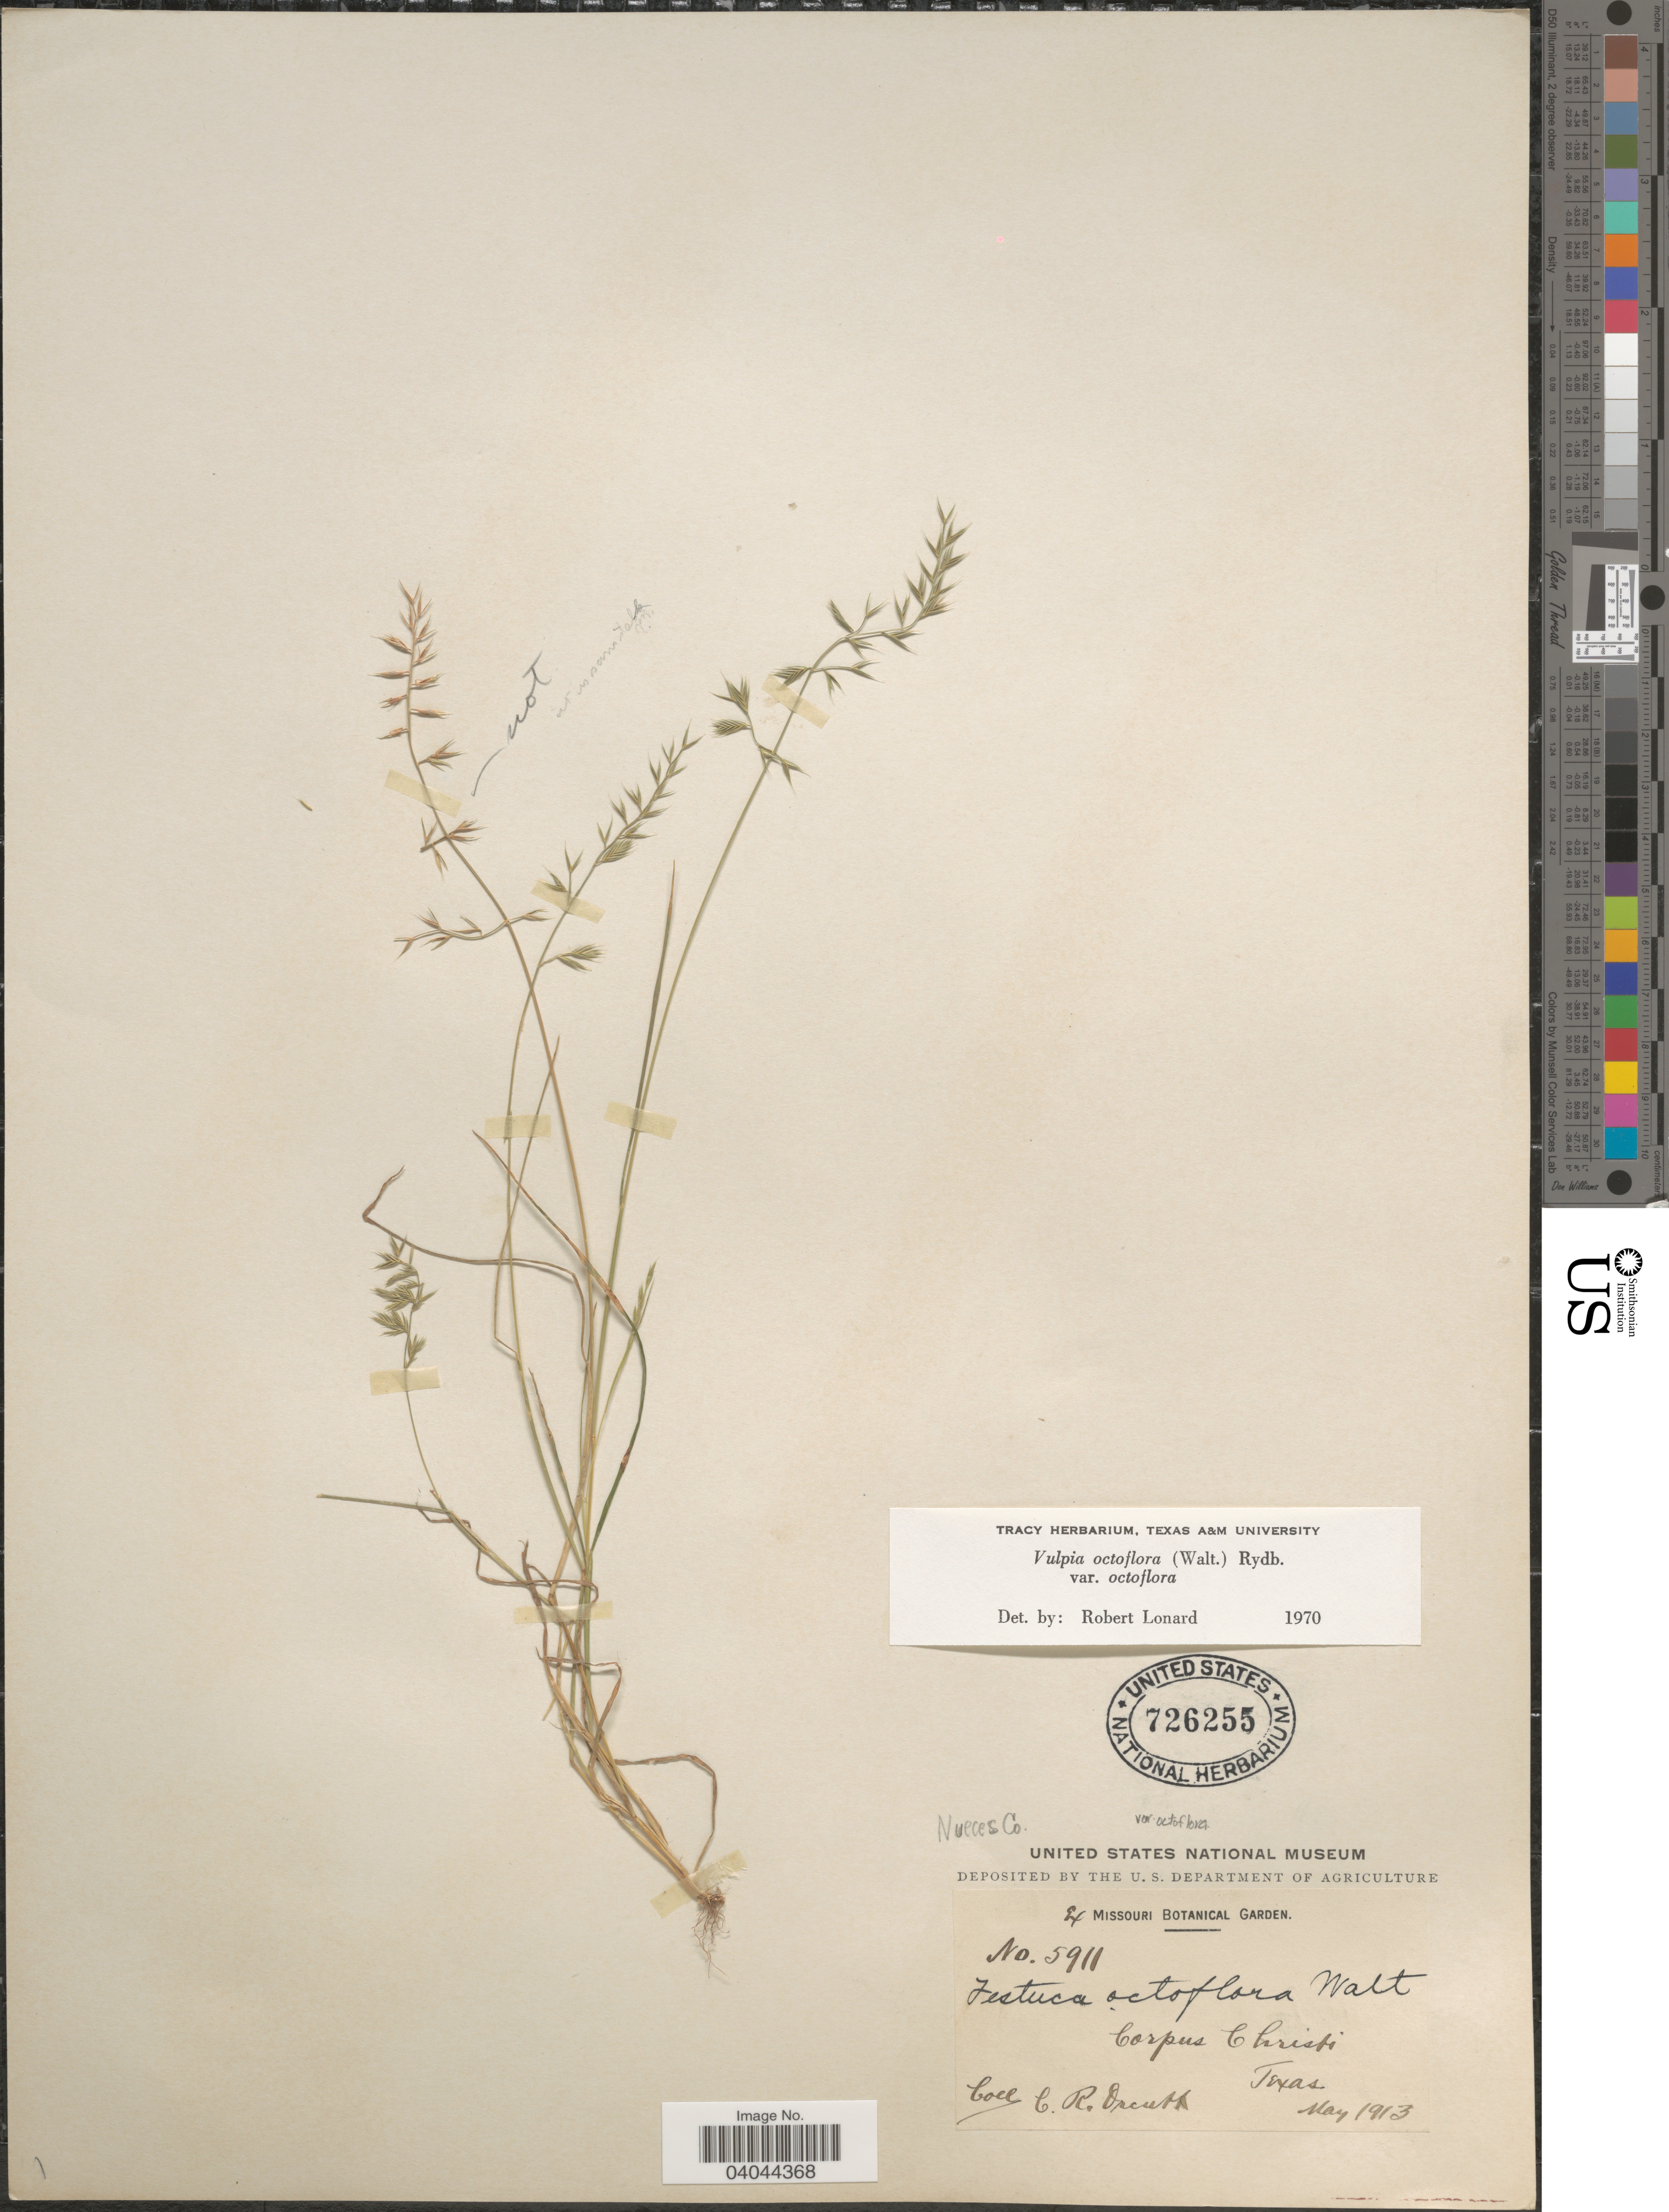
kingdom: Plantae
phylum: Tracheophyta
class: Liliopsida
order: Poales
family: Poaceae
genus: Festuca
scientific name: Festuca octoflora var. octoflora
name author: Walter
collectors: C. R. Orcutt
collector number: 5911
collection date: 1913-05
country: United States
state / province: Texas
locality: Corpus Christi.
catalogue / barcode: US 726255